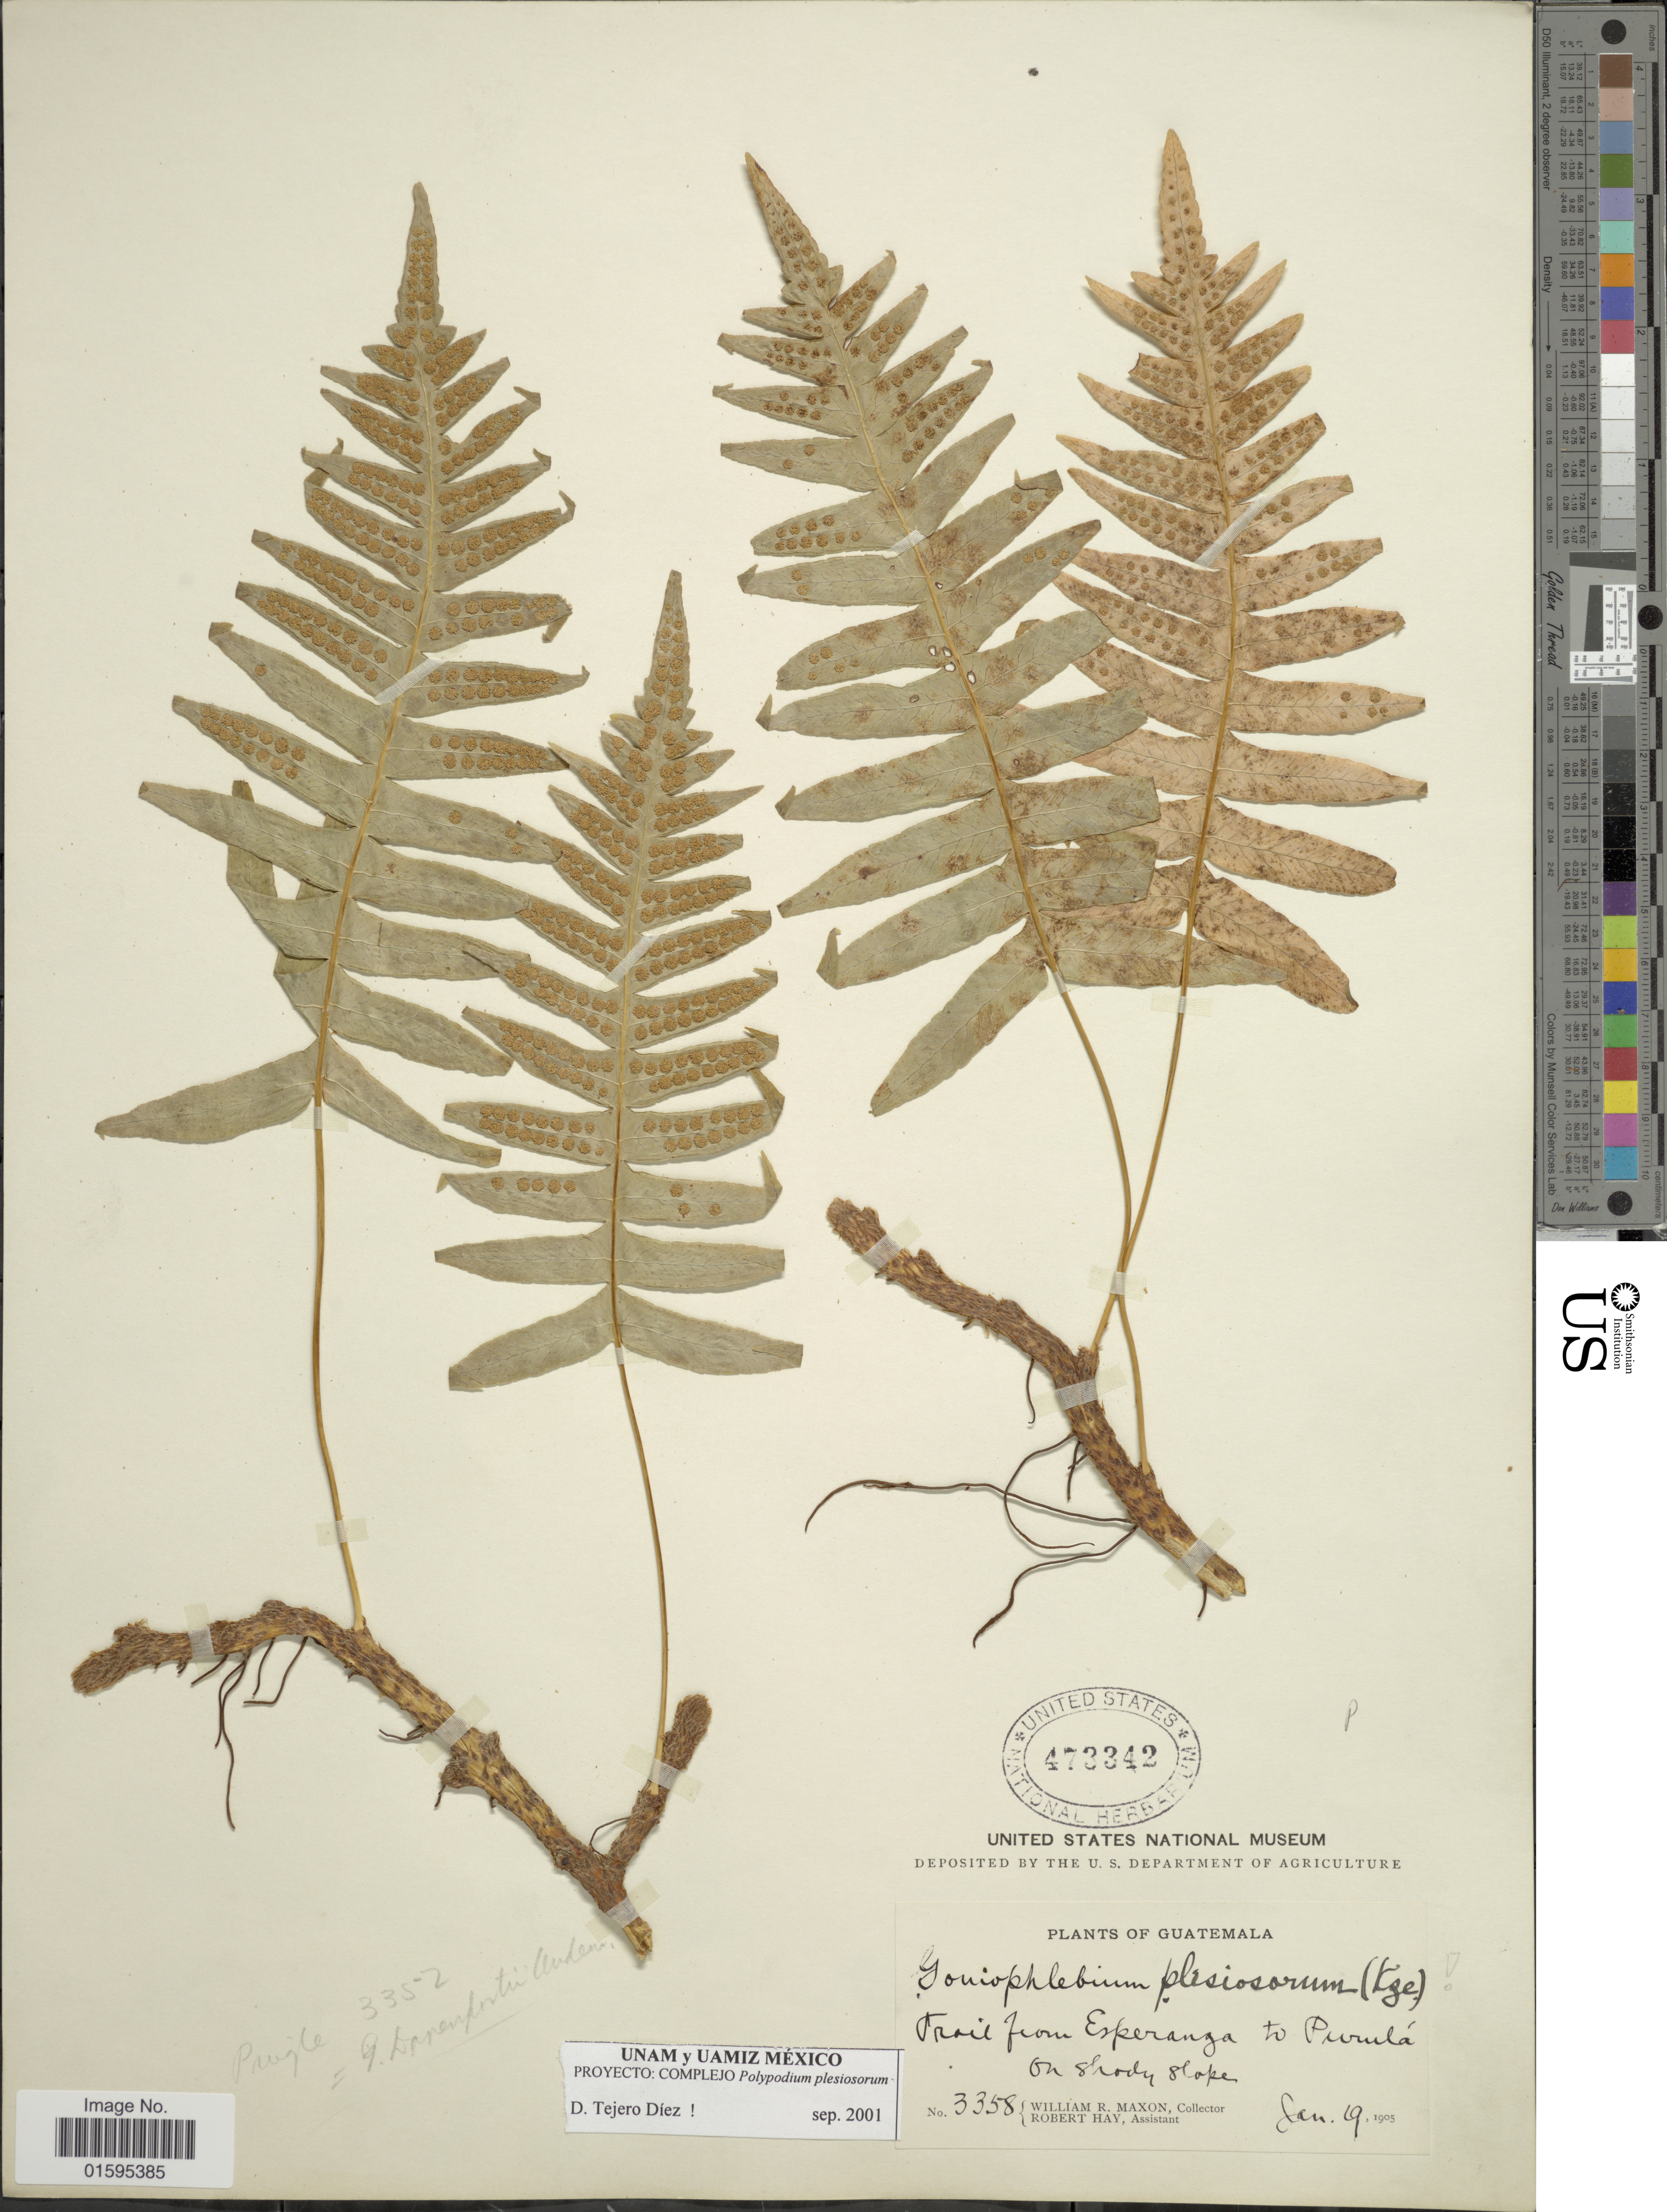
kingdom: Plantae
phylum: Tracheophyta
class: Polypodiopsida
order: Polypodiales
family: Polypodiaceae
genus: Polypodium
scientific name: Polypodium plesiosorum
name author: Kunze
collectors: W. R. Maxon & R. H. Hay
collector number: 3358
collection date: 1905-01-19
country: Guatemala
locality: Trail from Esperanza to Purulhá, on shady slope.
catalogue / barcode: US 473342